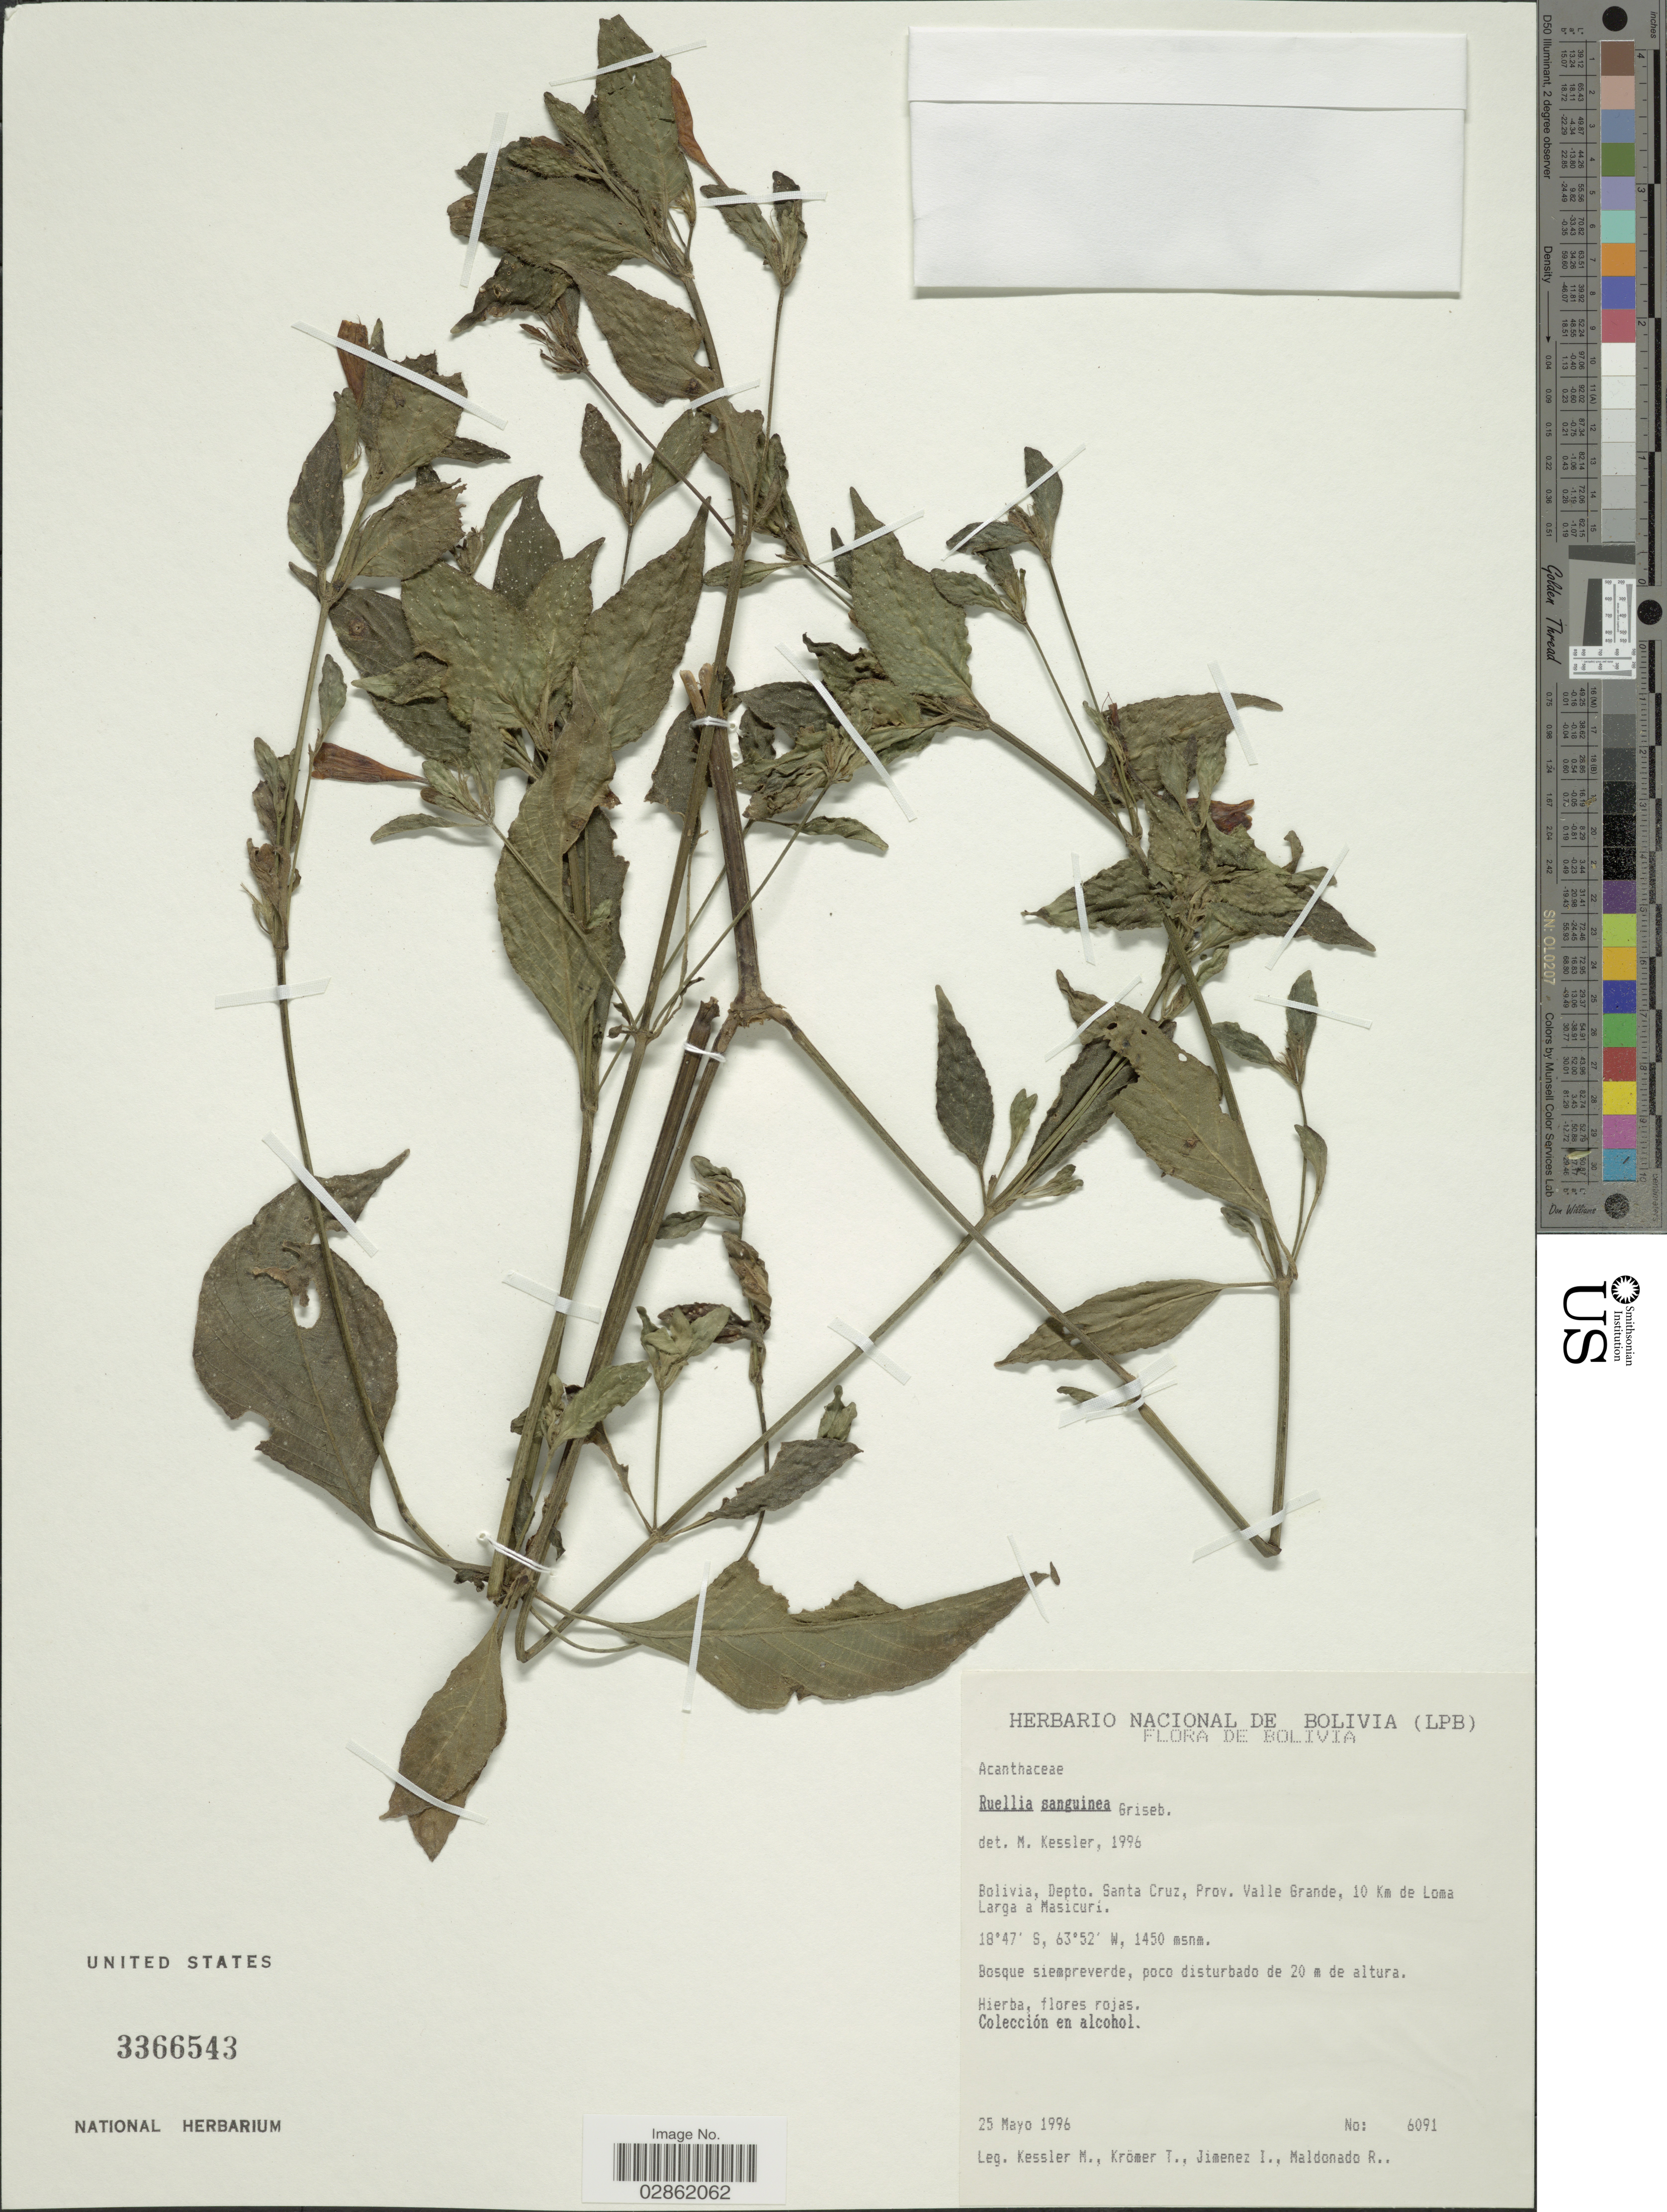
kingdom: Plantae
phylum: Tracheophyta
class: Magnoliopsida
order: Lamiales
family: Acanthaceae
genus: Ruellia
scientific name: Ruellia sanguinea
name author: Griseb.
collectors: M. Kessler, T. Krömer, I. Jimenez & R. Maldonado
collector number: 6091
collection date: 1996-05-25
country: Bolivia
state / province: Santa Cruz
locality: Depto. Santa Cruz, Prov. Valle Grande, 10 Km de Loma Larga a Masicuri.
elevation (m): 1450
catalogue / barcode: US 3366543